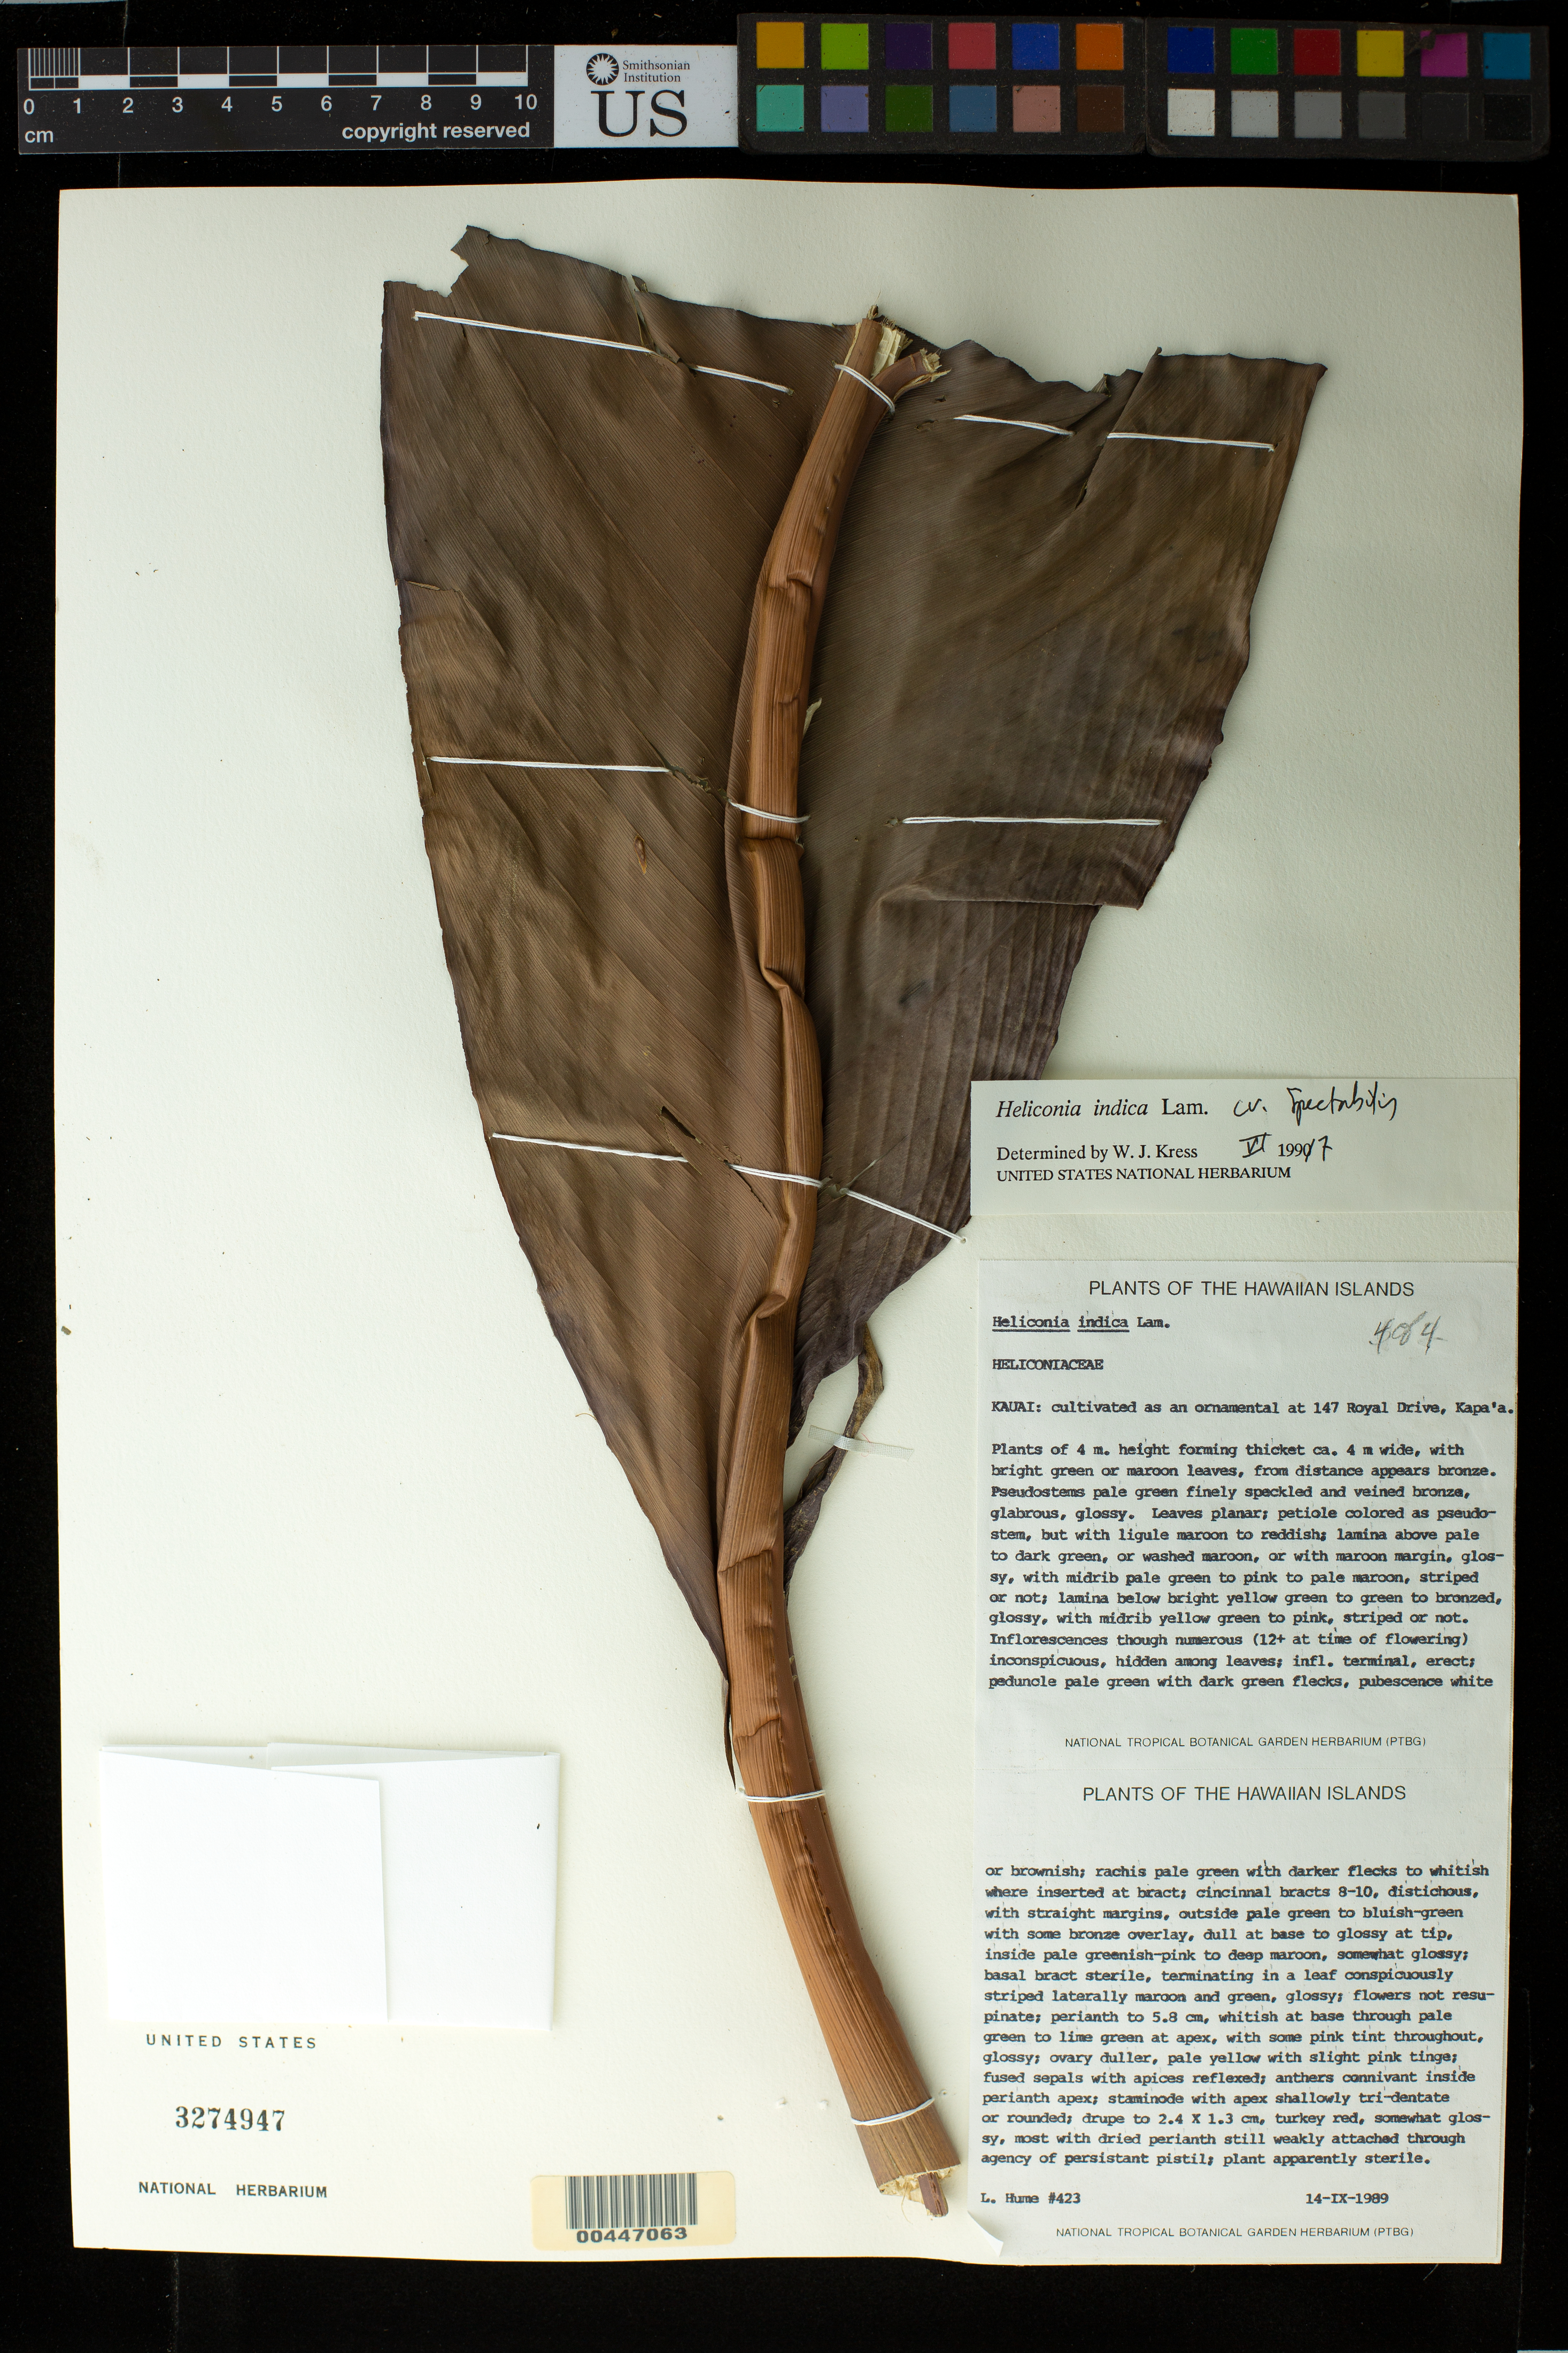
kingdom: Plantae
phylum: Tracheophyta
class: Liliopsida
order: Zingiberales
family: Heliconiaceae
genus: Heliconia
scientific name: Heliconia spectabilis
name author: Rodigas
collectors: L. Hume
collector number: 423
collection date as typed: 14 Sep 1989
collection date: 1989-09-14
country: United States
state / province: Hawaii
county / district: Kauai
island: Kaua'i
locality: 147 royal drive, kapa'a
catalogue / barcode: US 3274947